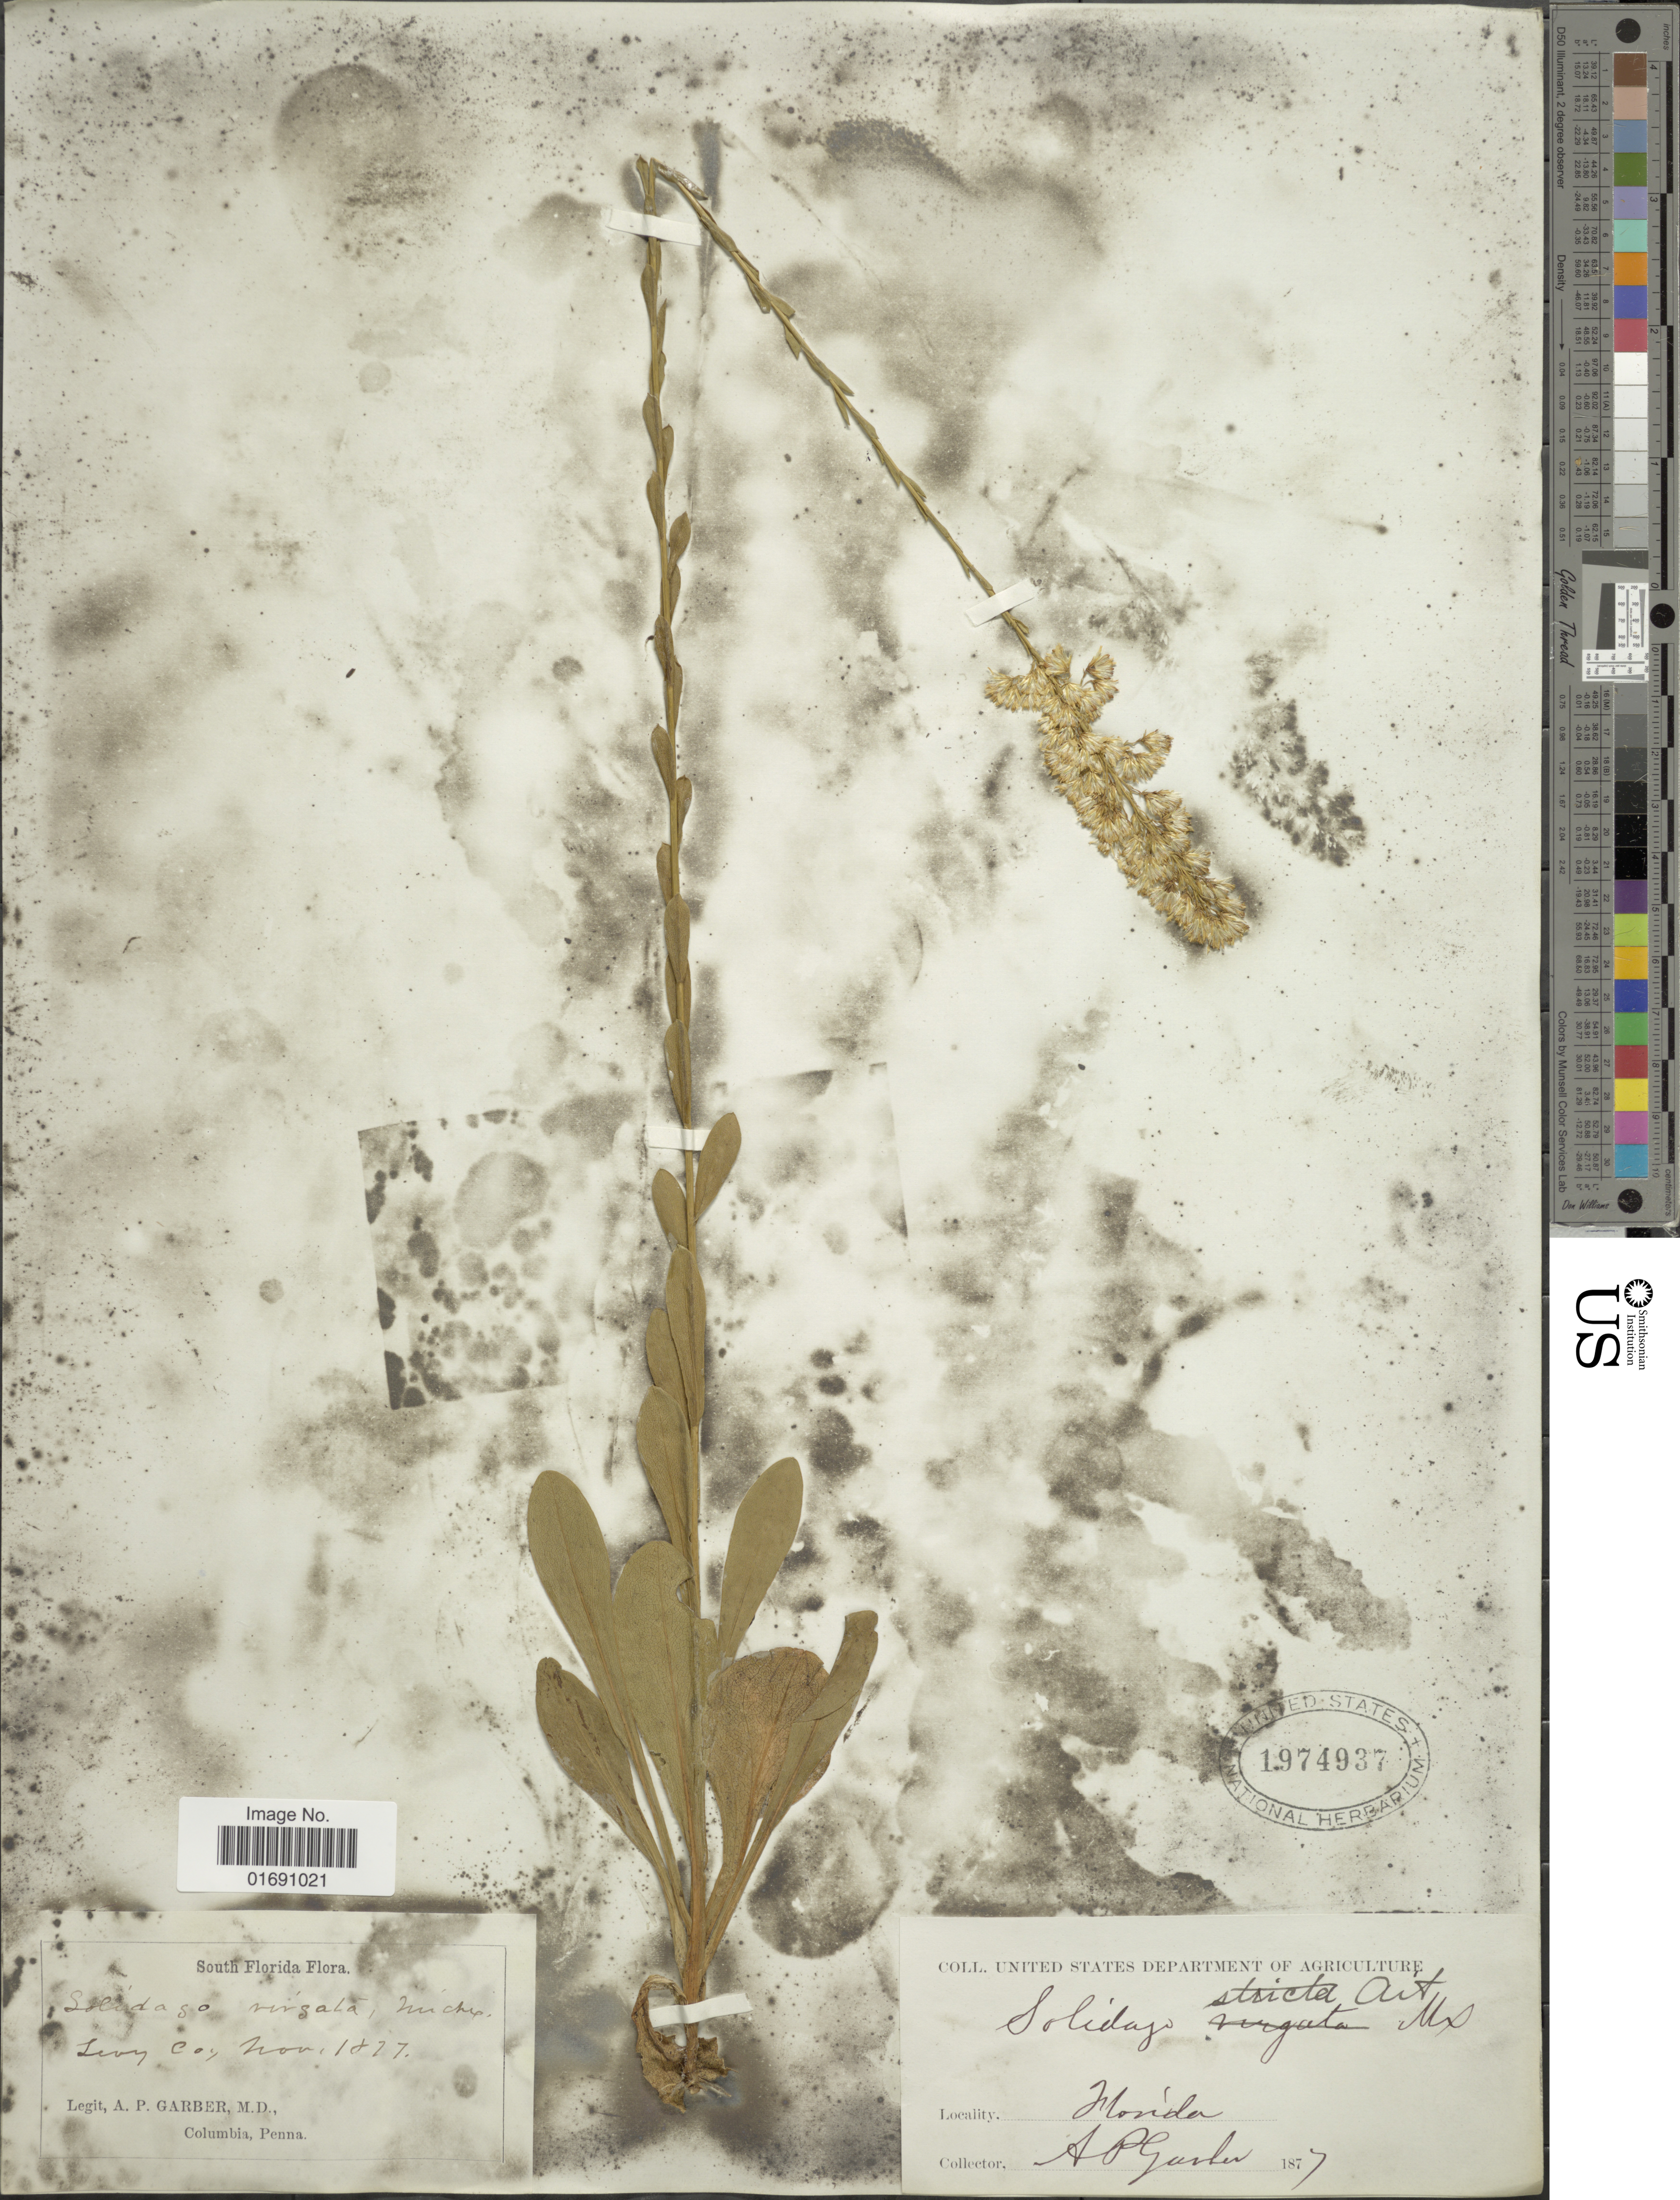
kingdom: Plantae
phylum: Tracheophyta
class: Magnoliopsida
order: Asterales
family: Asteraceae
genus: Solidago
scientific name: Solidago stricta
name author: Aiton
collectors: A. P. Garber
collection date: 1877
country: United States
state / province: Florida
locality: Levy Co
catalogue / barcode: US 1974937